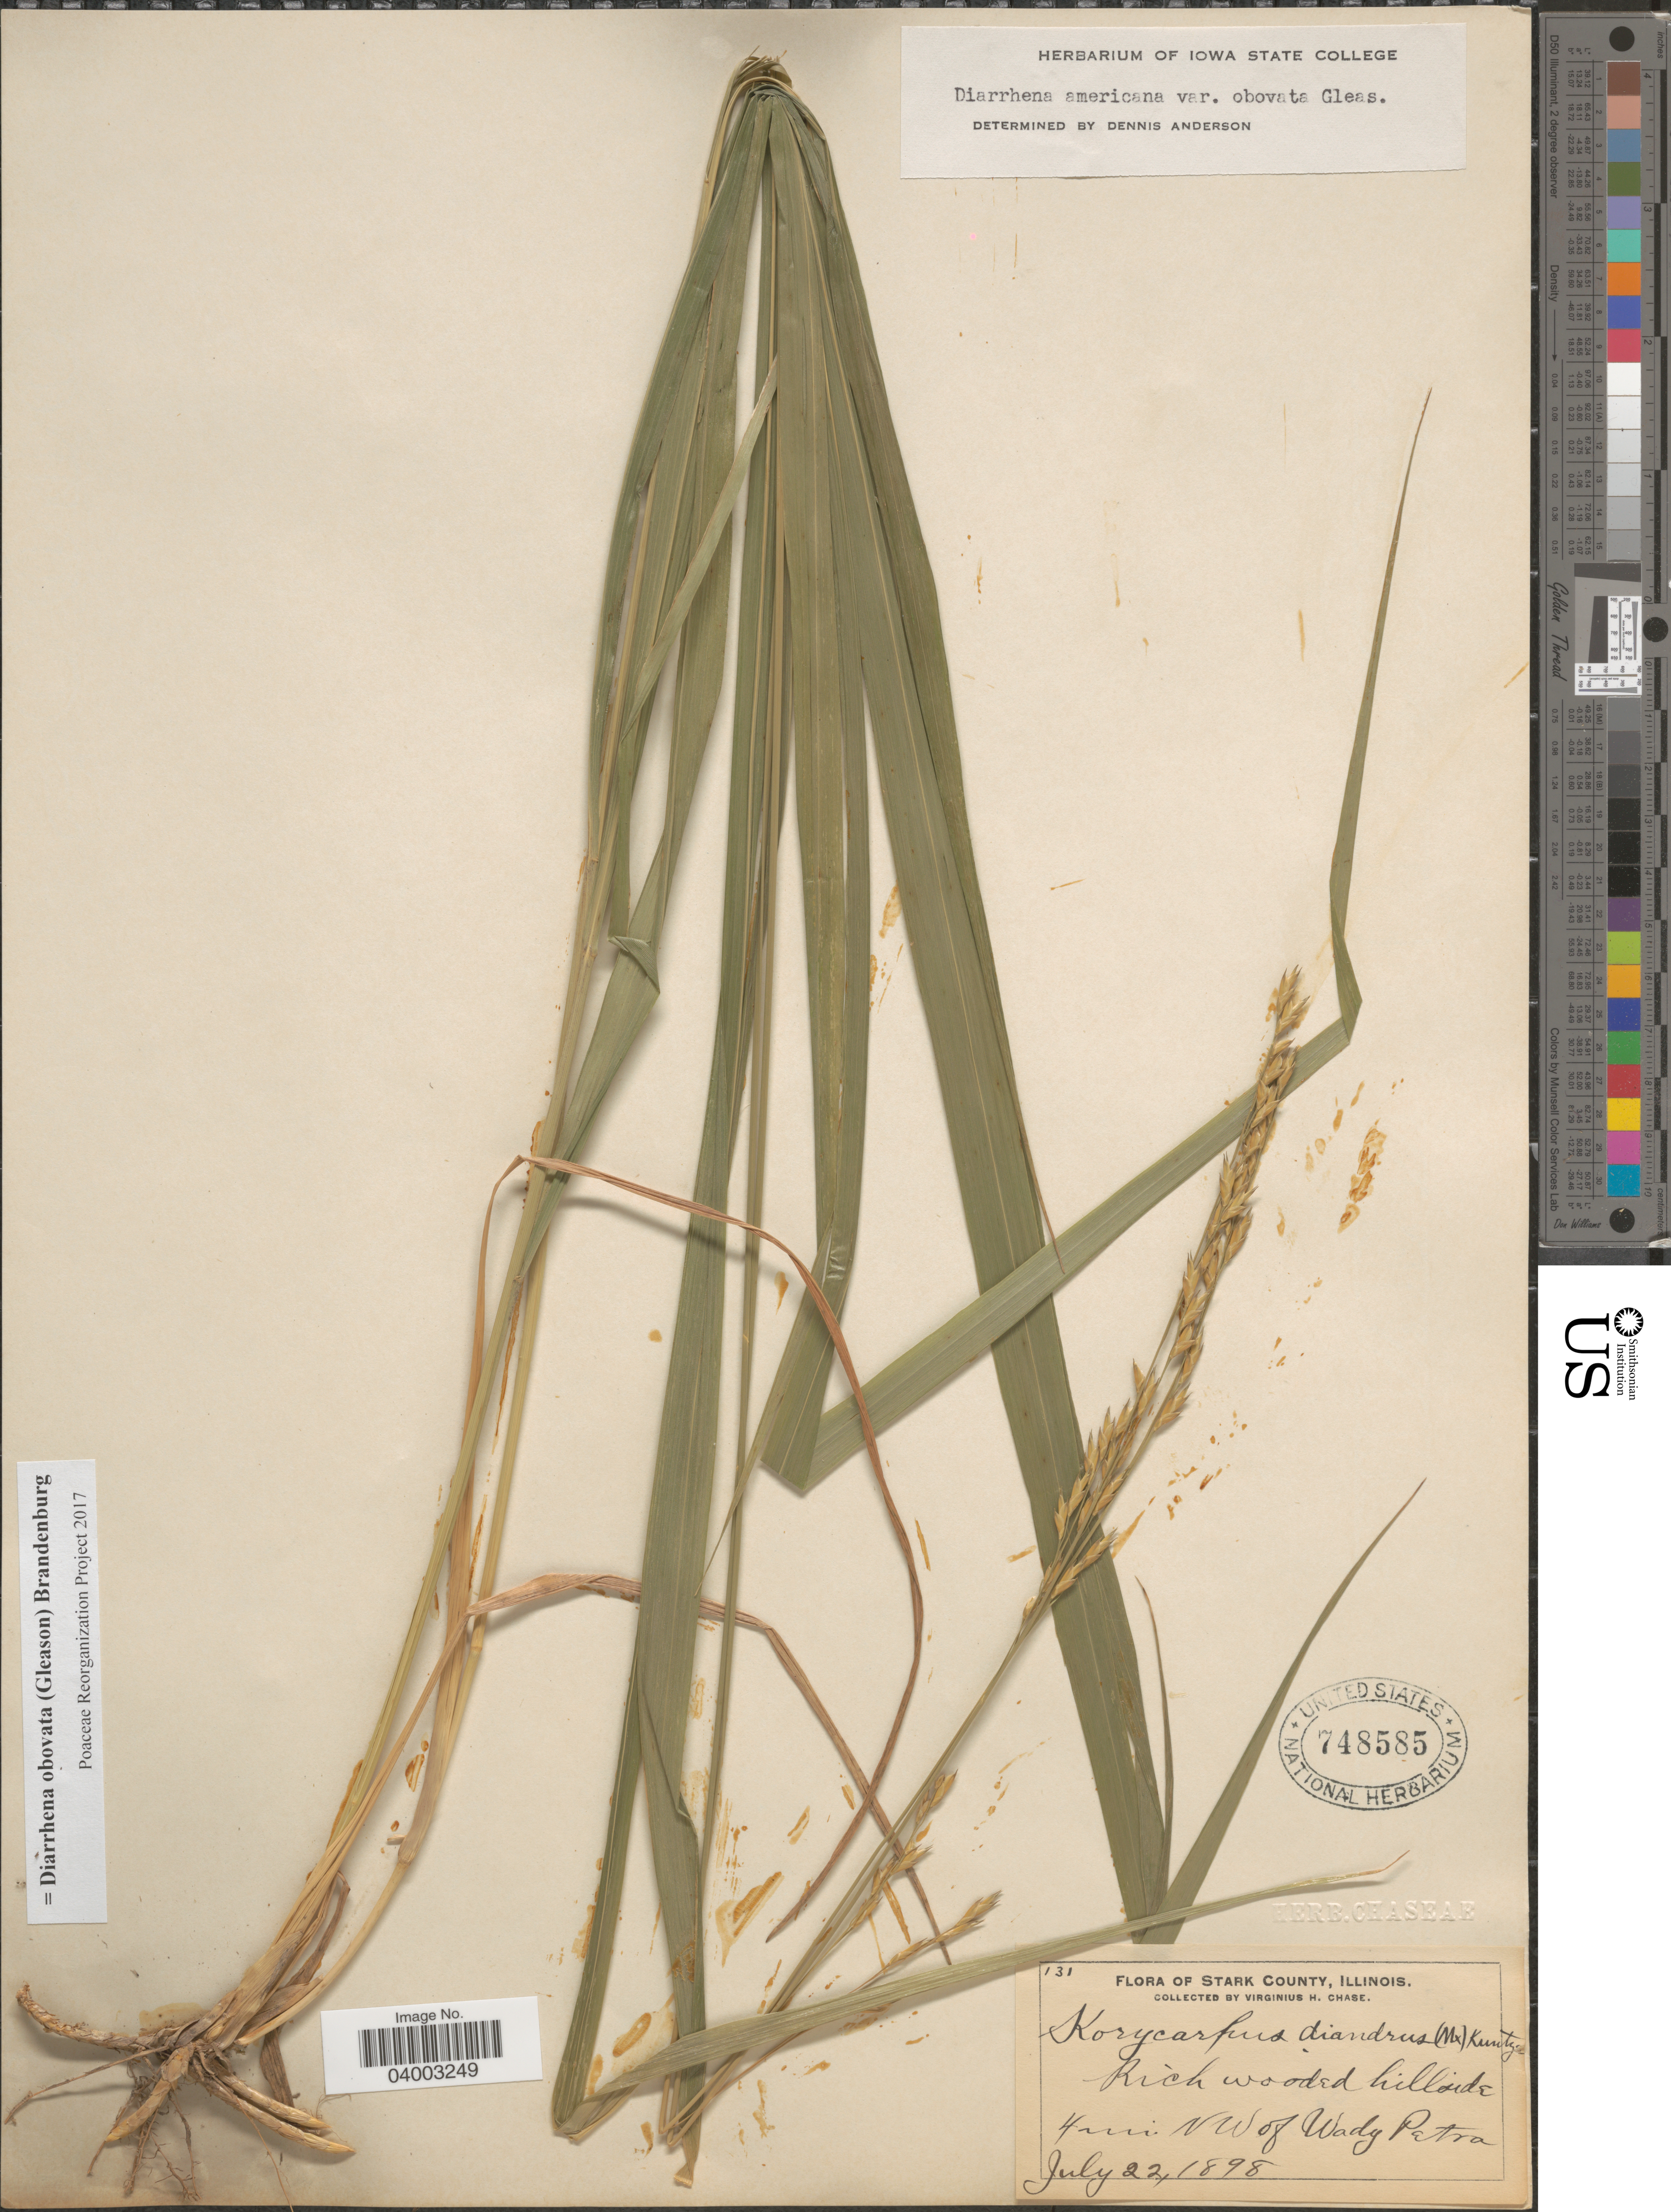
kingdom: Plantae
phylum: Tracheophyta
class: Liliopsida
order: Poales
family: Poaceae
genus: Diarrhena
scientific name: Diarrhena obovata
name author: (Gleason) Brandenburg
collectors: V. H. Chase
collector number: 131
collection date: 1898-07-22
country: United States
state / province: Illinois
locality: Stark County. Rich wooded hillside 4 mi. NW of Wady Petra.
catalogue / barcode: US 748585